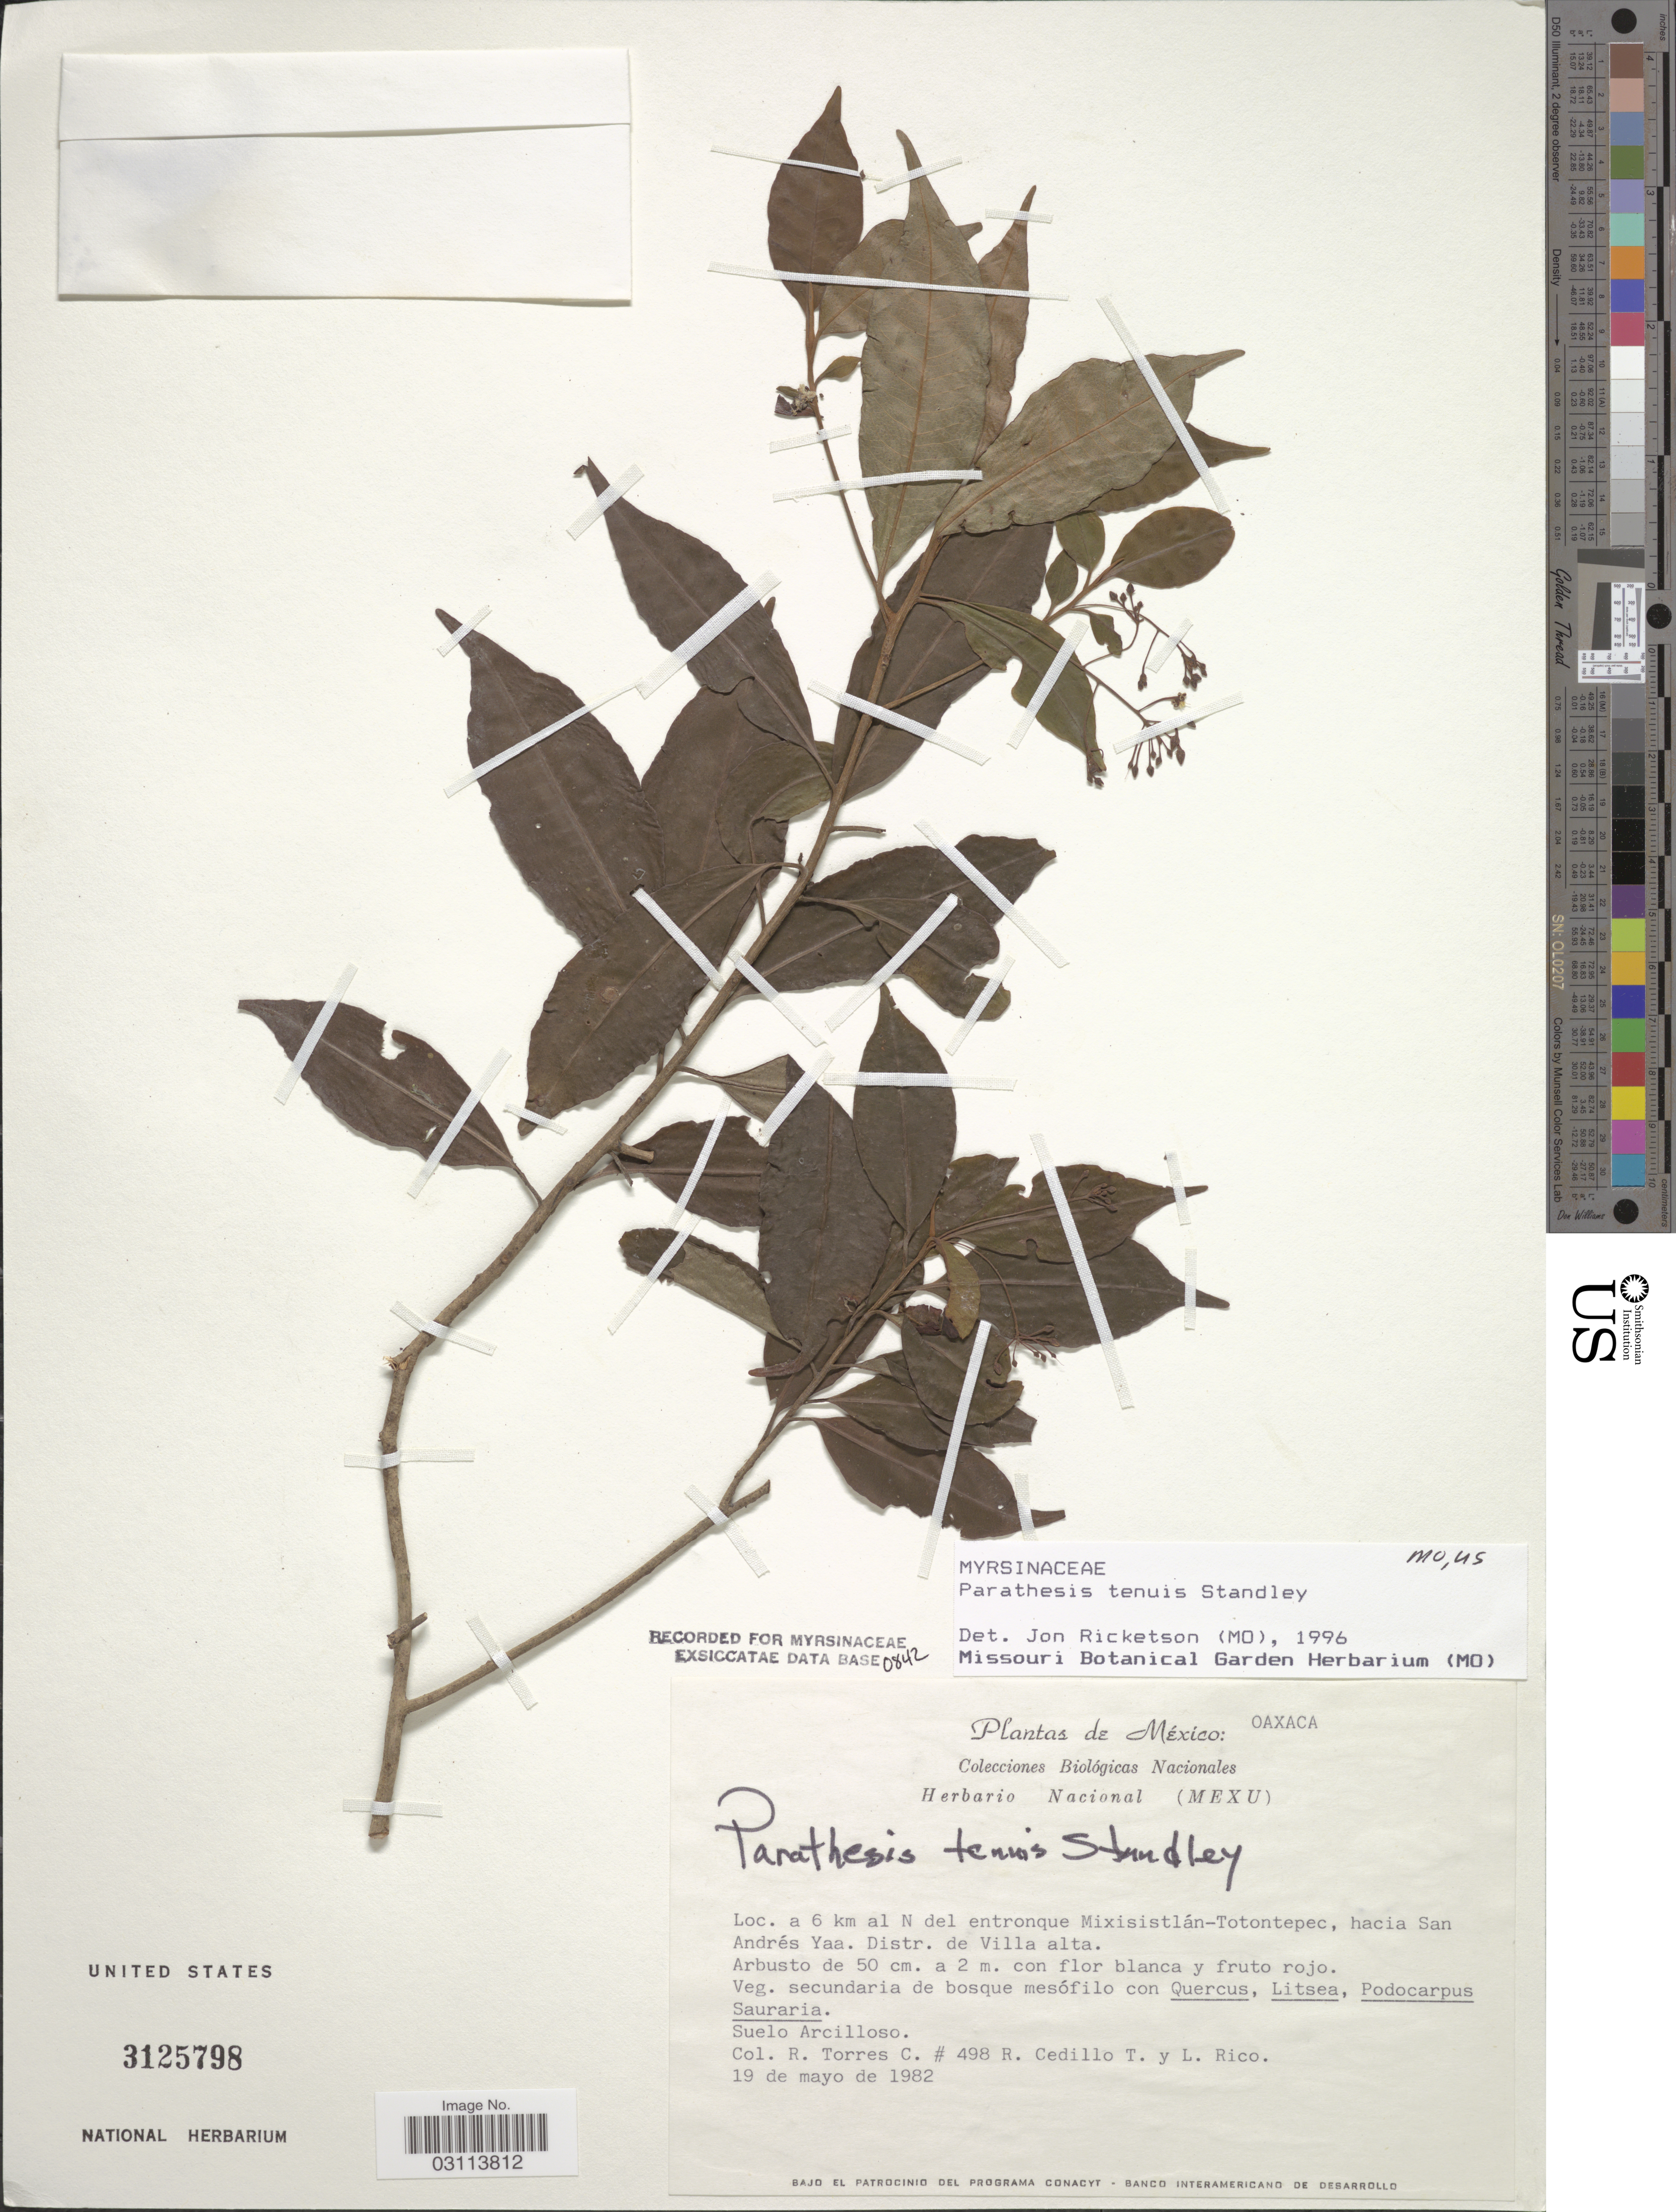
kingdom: Plantae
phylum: Tracheophyta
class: Magnoliopsida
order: Ericales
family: Primulaceae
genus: Parathesis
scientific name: Parathesis tenuis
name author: Standl.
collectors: R. Torres C., R. CedilloT. & L. Rico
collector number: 498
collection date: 1982-05-19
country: Mexico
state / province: Oaxaca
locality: A 6 km al N del entronque Mixisistlán-Totontepec, hacia San Andrés Yaa. Distr. de Villa alta.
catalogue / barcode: US 3125798